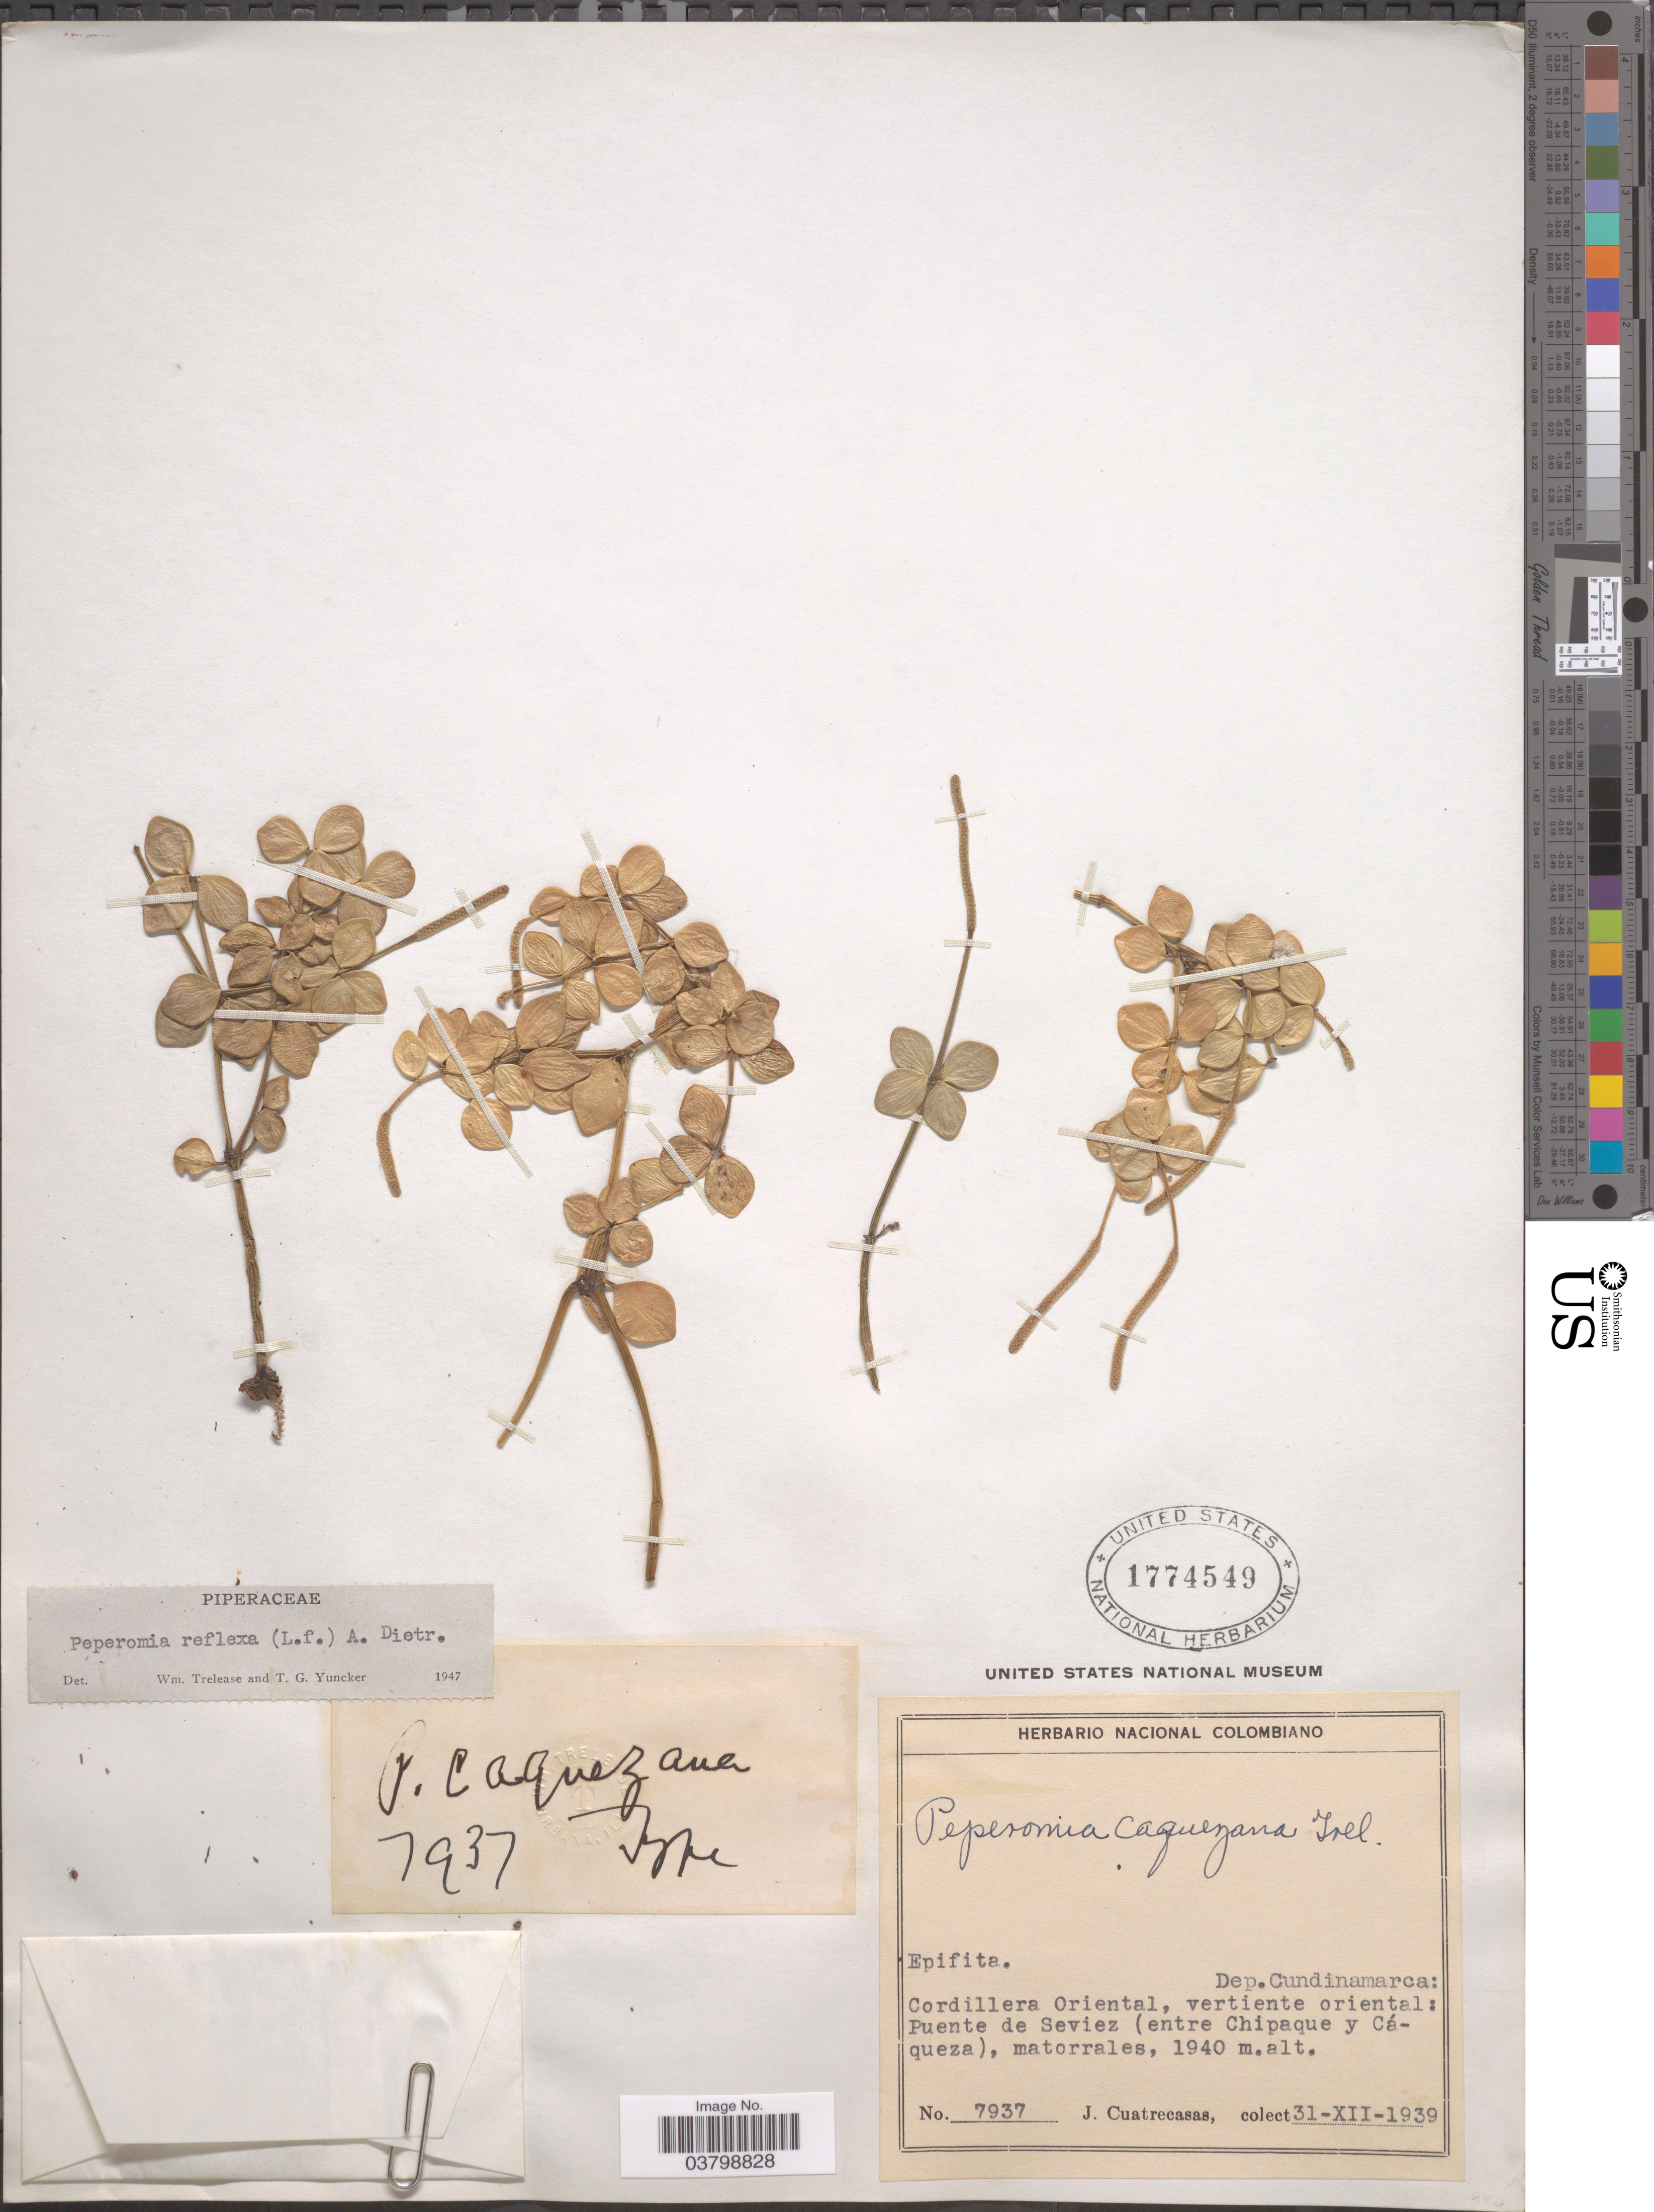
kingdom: Plantae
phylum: Tracheophyta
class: Magnoliopsida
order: Piperales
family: Piperaceae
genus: Peperomia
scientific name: Peperomia tetraphylla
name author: (G. Forst.) Hook. & Arn.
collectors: J. Cuatrecasas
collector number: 7937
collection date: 1939-12-31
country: Colombia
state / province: Cundinamarca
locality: Dep. Cundinamarca: Cordillera Oriental, vertiente oriental: Puente de Seviez (entre Chipaque y Cáqueza).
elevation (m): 1940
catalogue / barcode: US 1774549